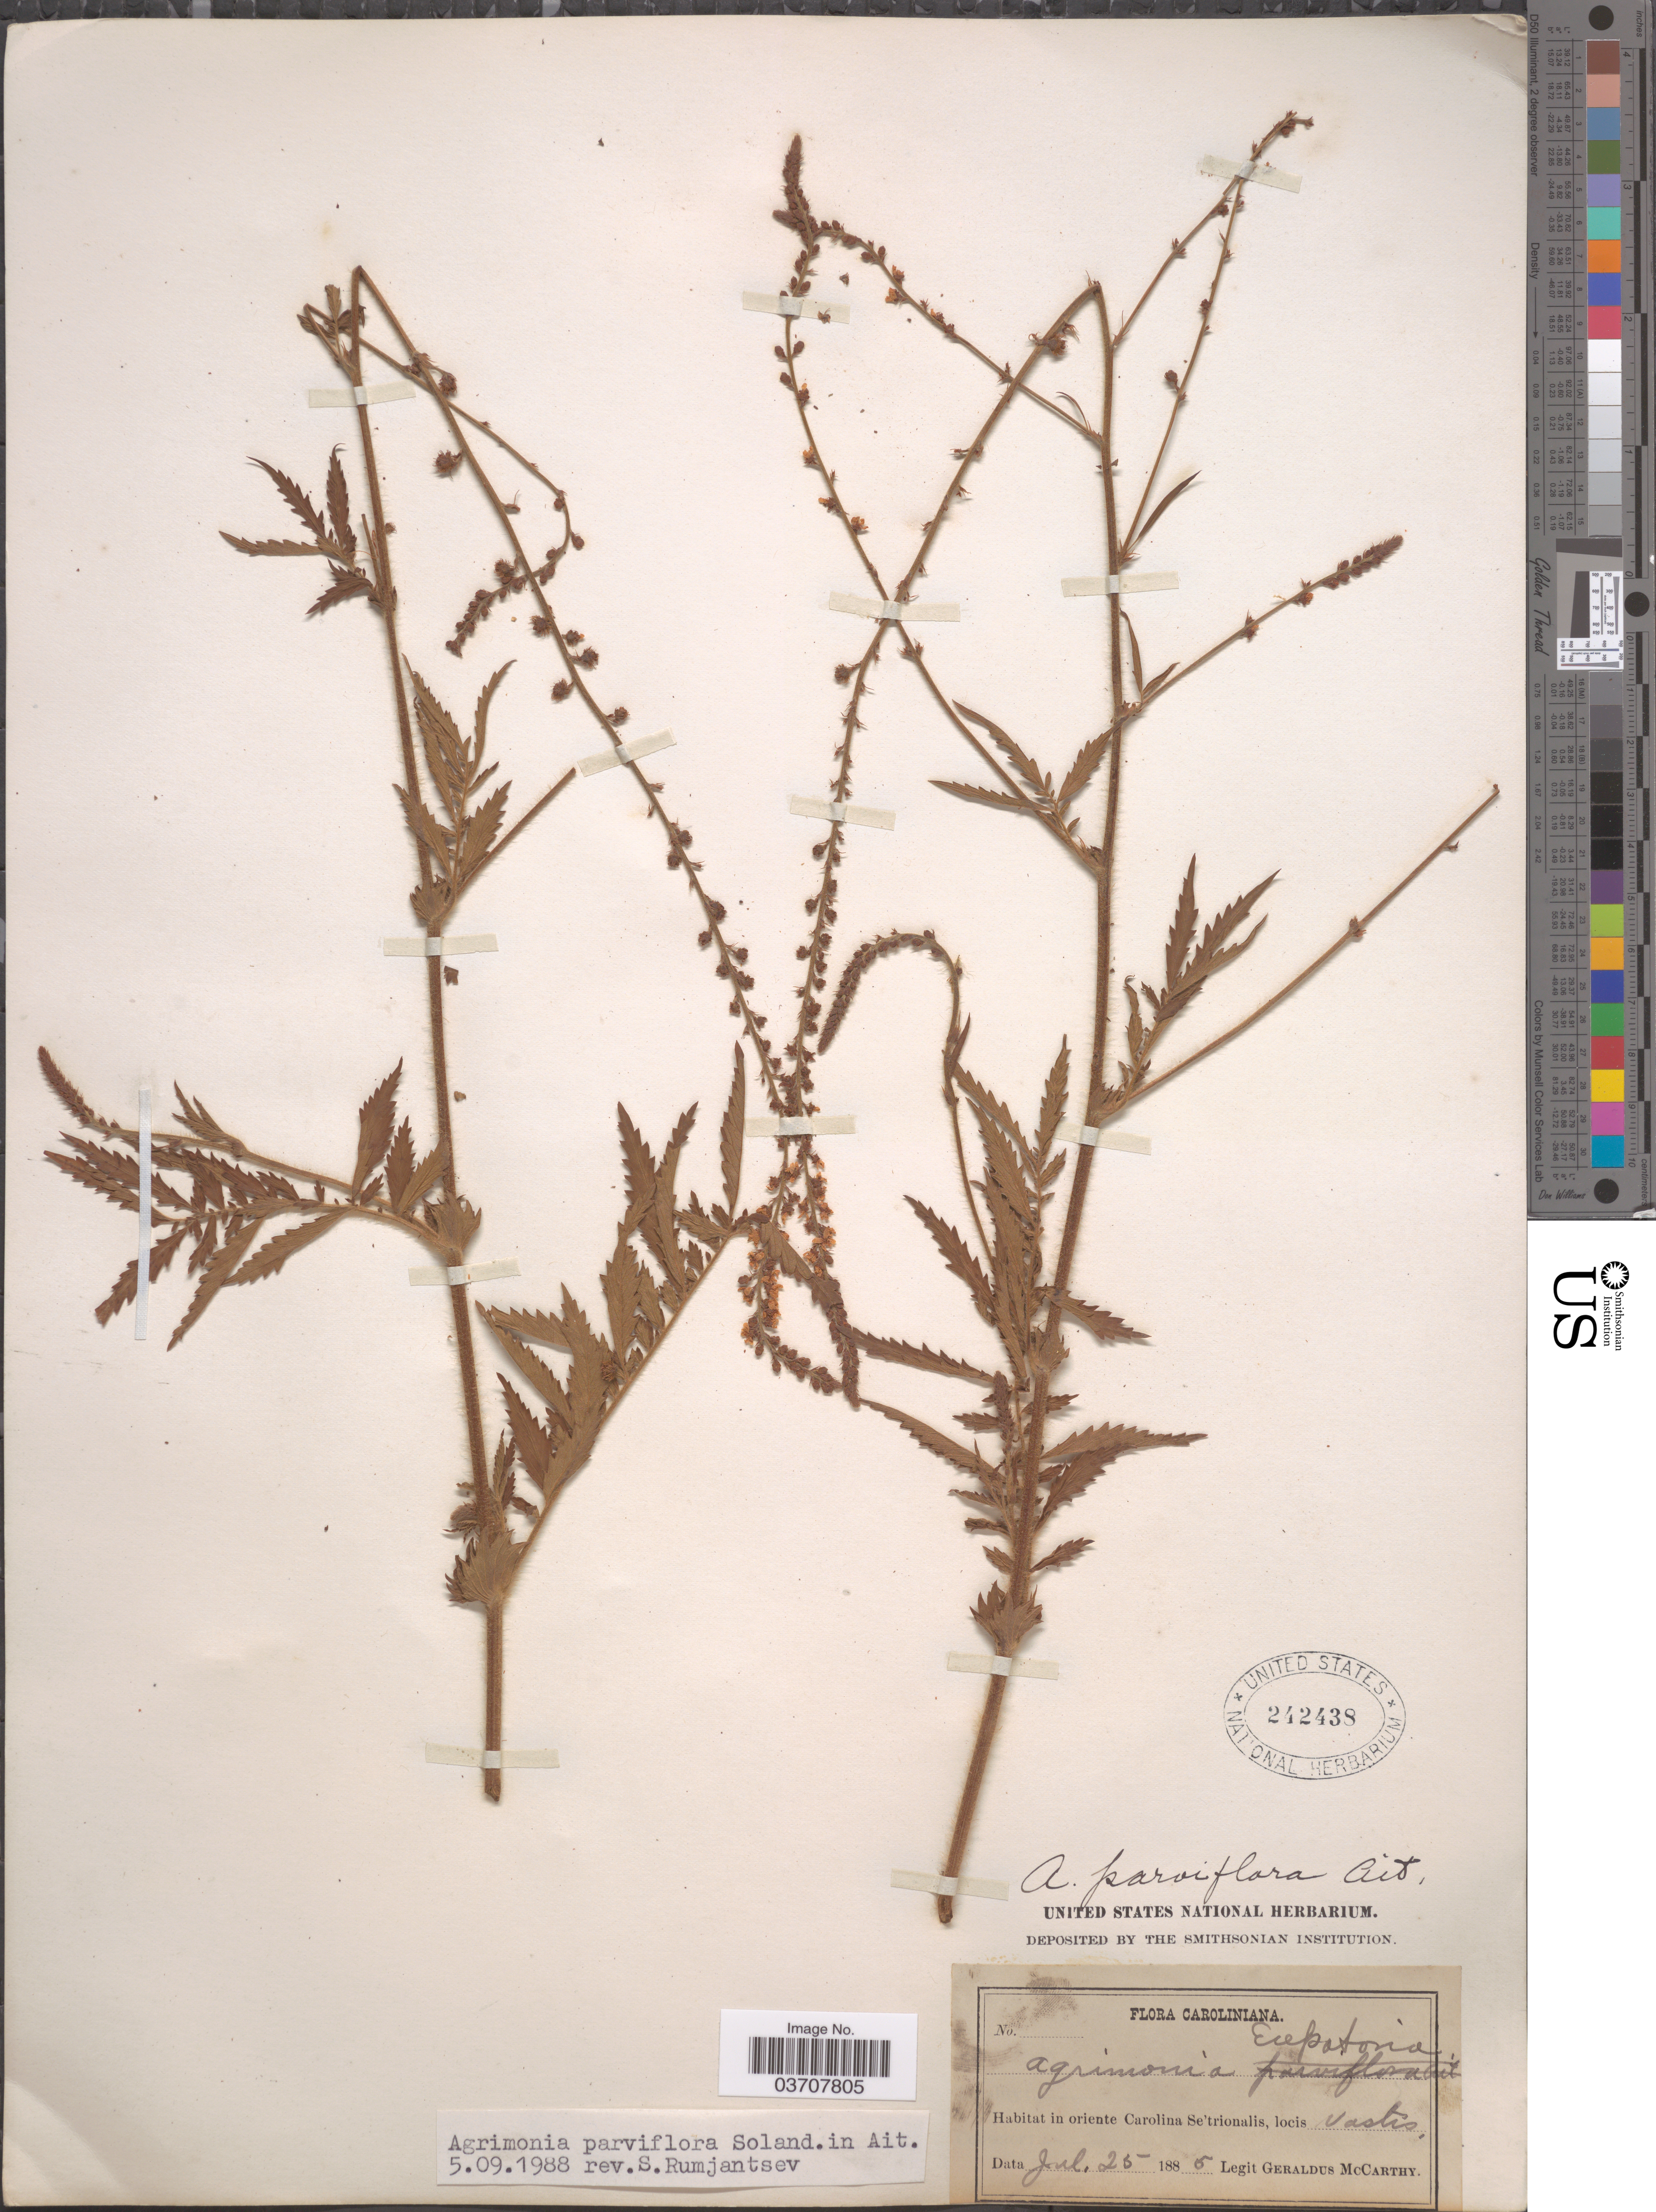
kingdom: Plantae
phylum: Tracheophyta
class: Magnoliopsida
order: Rosales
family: Rosaceae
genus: Agrimonia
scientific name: Agrimonia parviflora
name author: Aiton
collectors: M. McCarthy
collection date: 1885-07-25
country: United States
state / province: North Carolina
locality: Caroliniana. In oriente Carolina Se'trionalis, locis vastis.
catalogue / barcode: US 242438